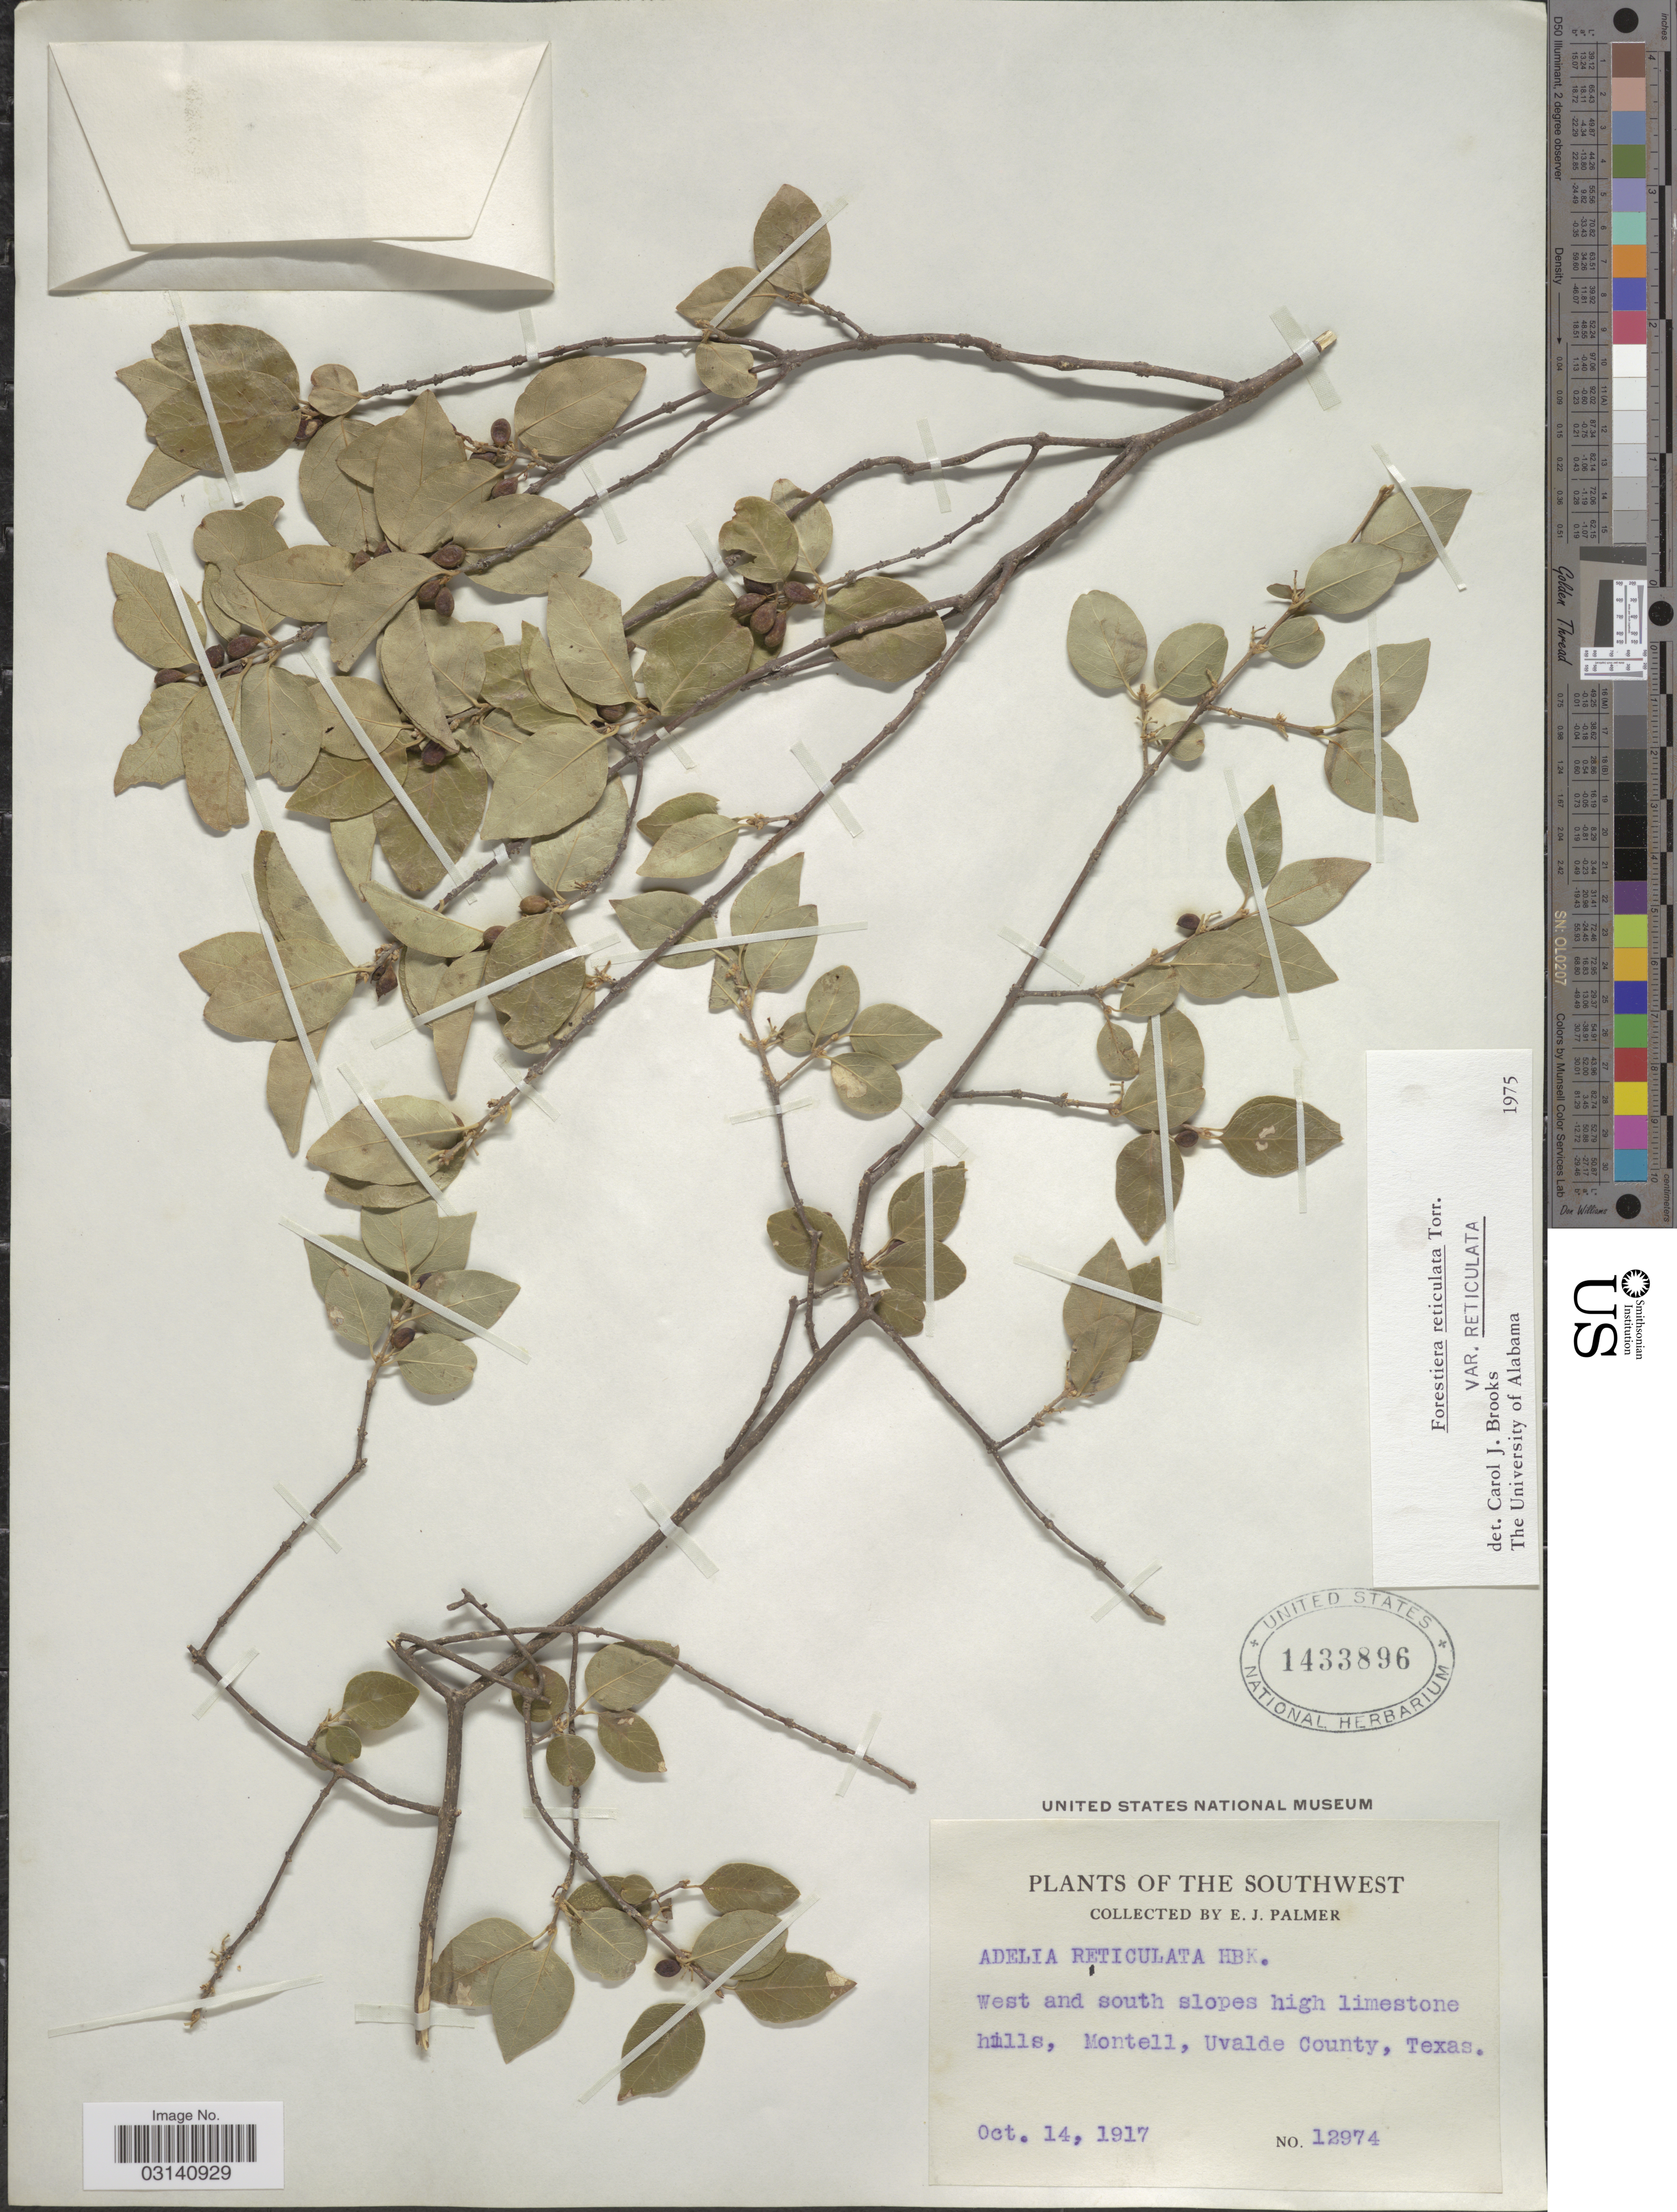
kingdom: Plantae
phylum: Tracheophyta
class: Magnoliopsida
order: Lamiales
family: Oleaceae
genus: Forestiera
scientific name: Forestiera reticulata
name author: Torr. in Emory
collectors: E. J. Palmer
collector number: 12974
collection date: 1917-10-14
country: United States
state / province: Texas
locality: The Southwest. Montell, Uvalde County.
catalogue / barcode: US 1433896